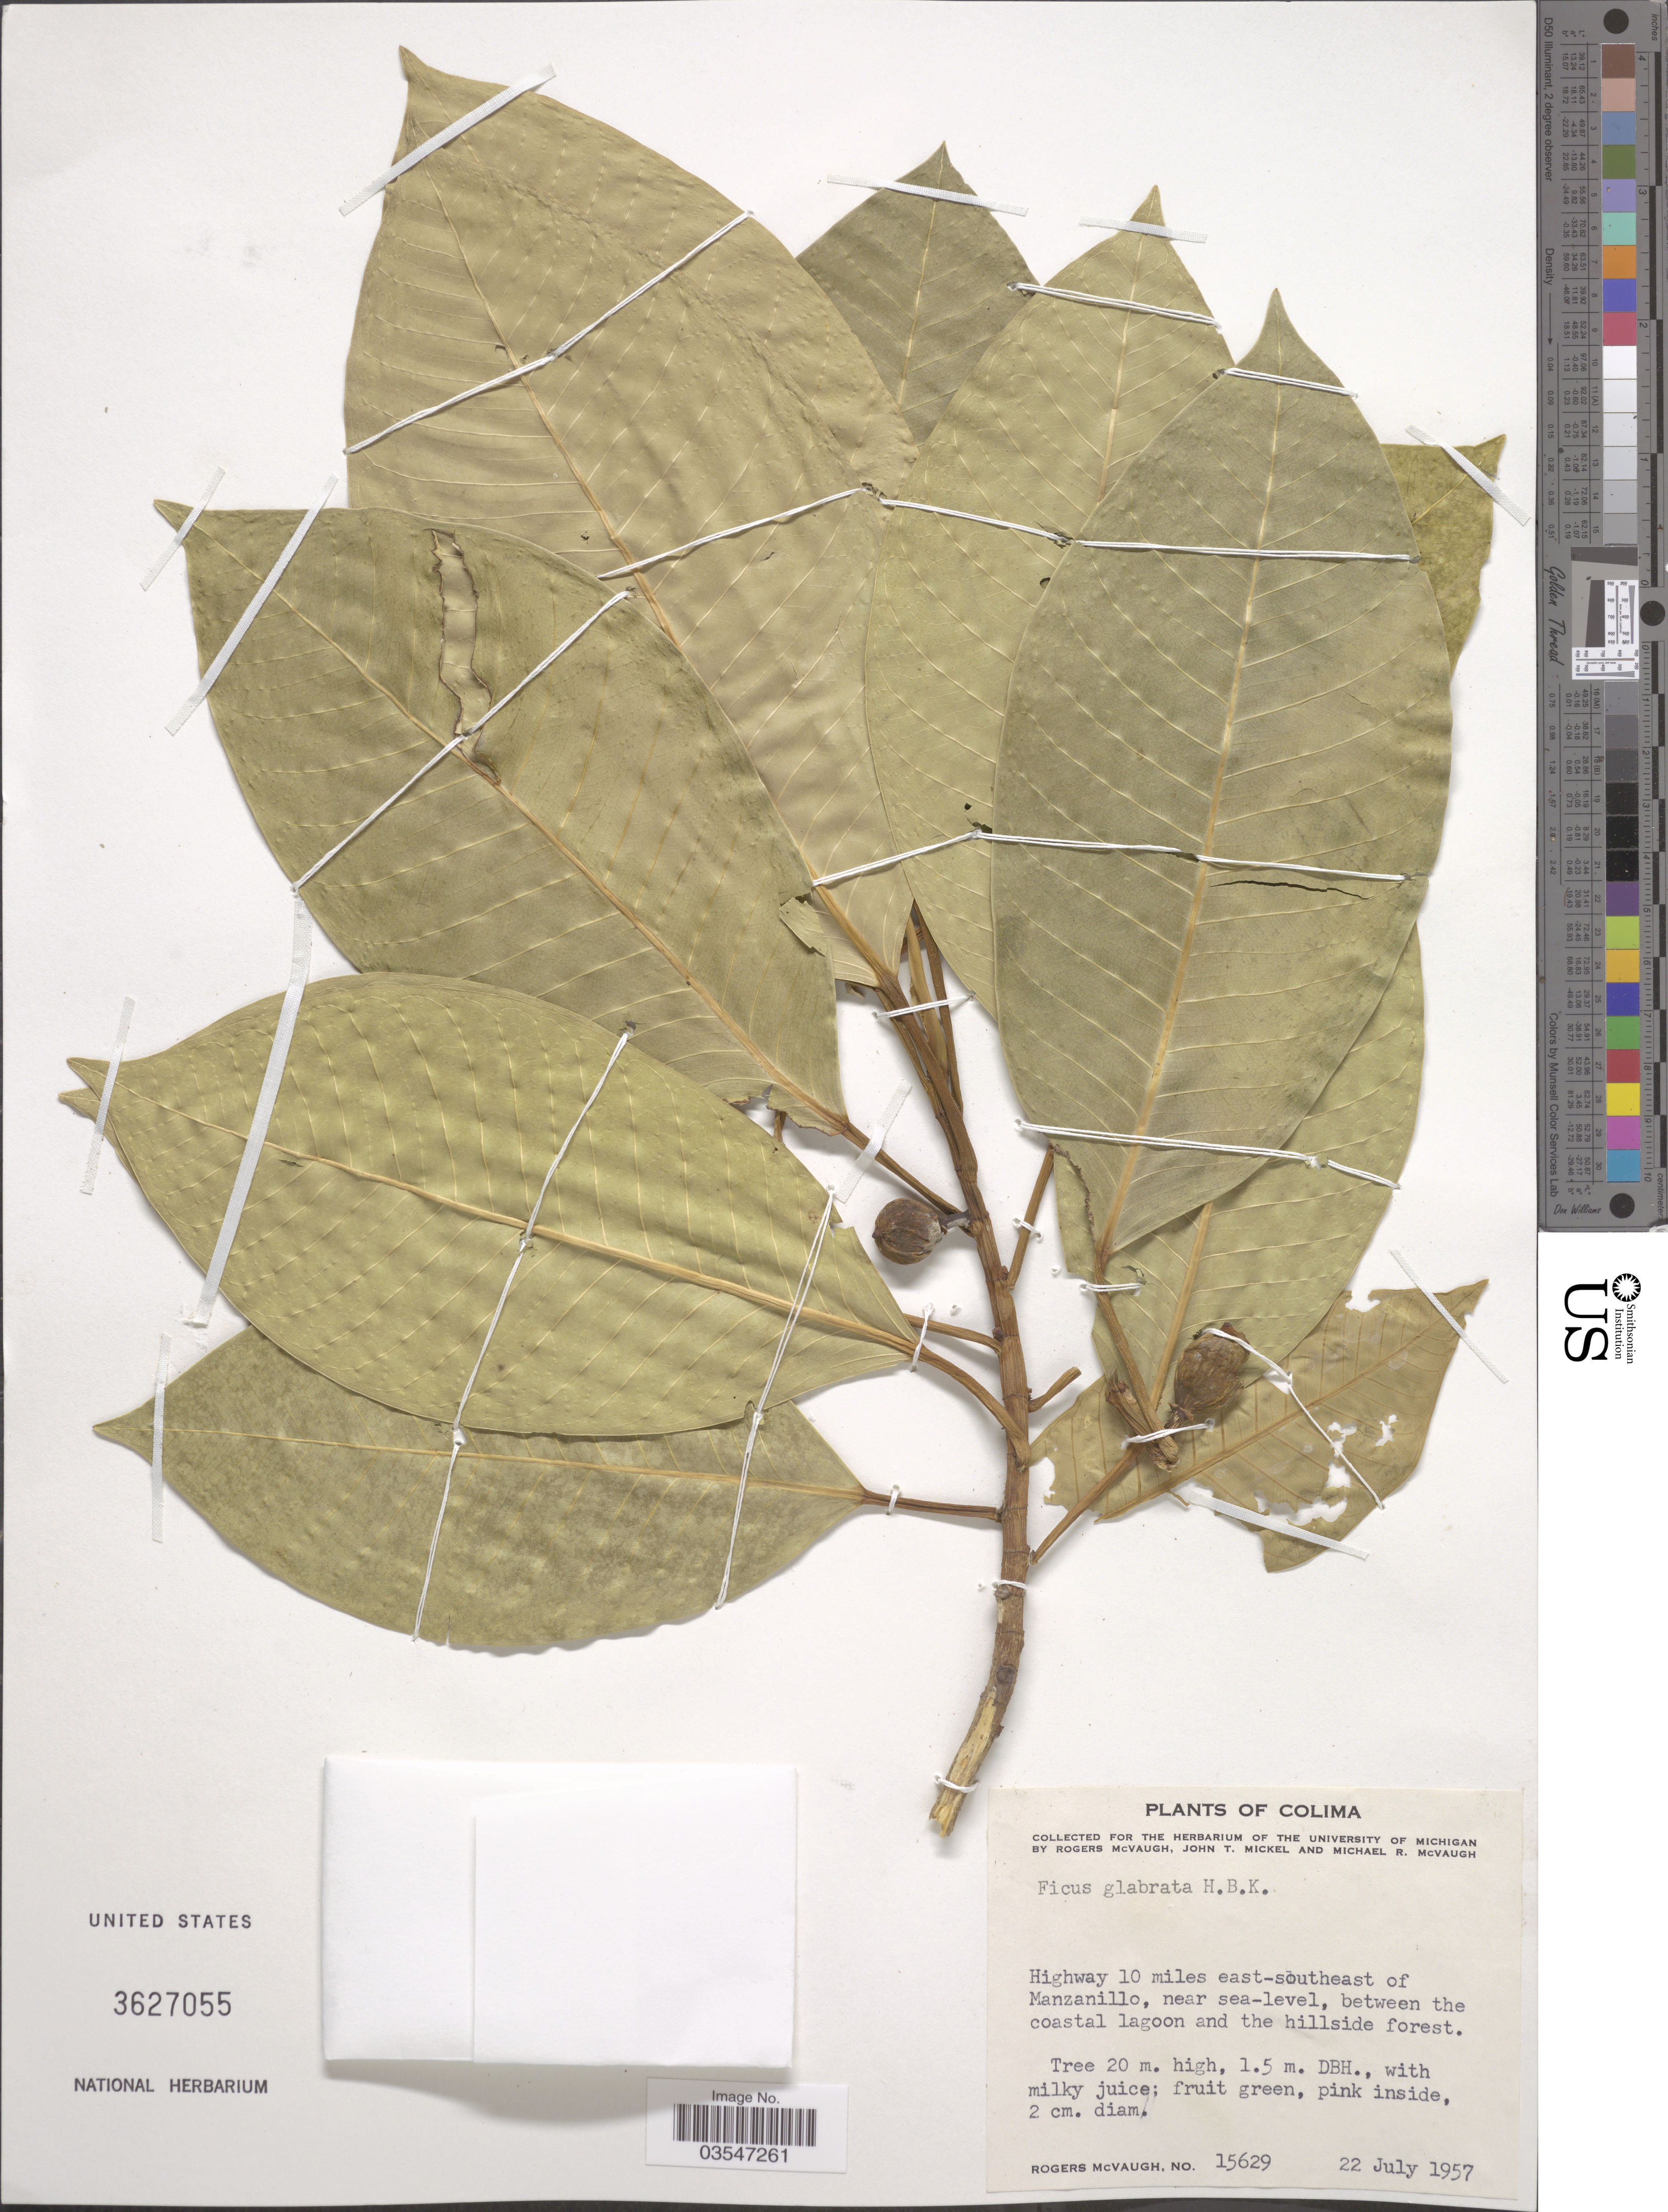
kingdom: Plantae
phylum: Tracheophyta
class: Magnoliopsida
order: Rosales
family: Moraceae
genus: Ficus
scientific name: Ficus glabrata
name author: Kunth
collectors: R. McVaugh, J. T. Mickel & M. R. McVaugh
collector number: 15629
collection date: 1957-07-22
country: Mexico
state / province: Colima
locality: Highway 10 miles east-southeast of Manzanillo, between the coastal lagoon and the hillside forest.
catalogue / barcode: US 3627055